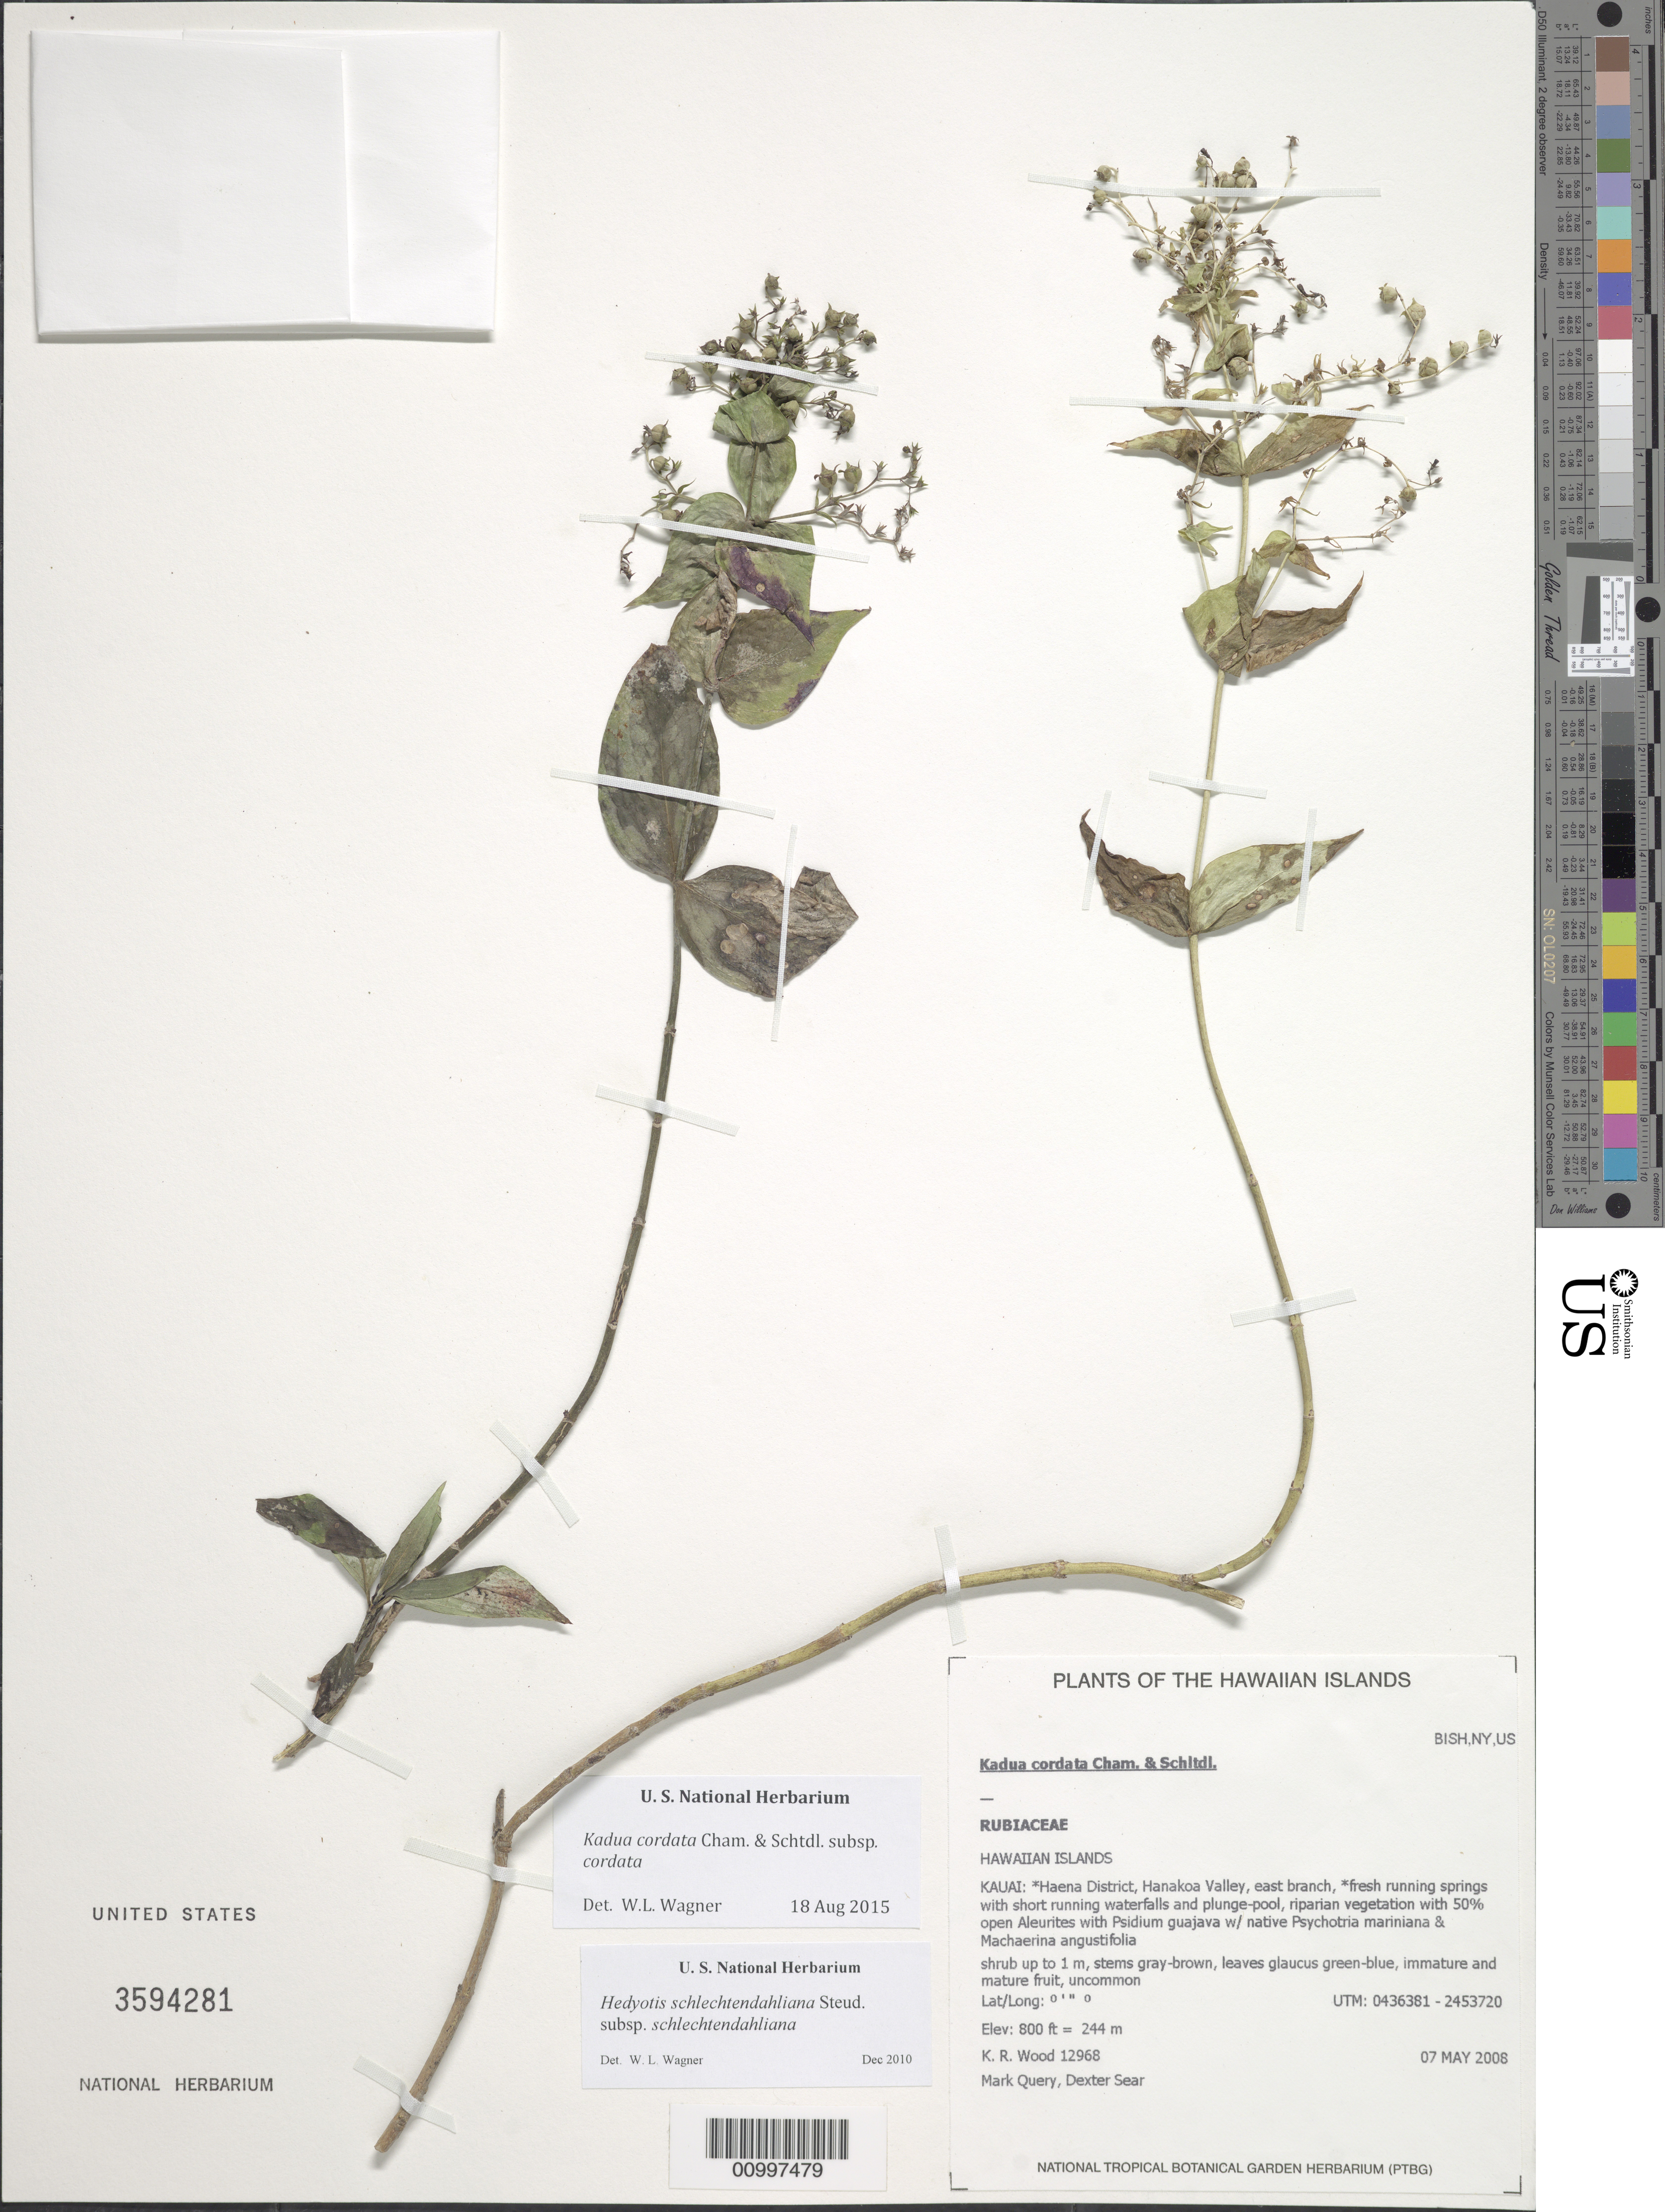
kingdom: Plantae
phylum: Tracheophyta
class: Magnoliopsida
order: Gentianales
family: Rubiaceae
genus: Kadua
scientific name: Kadua cordata subsp. cordata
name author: Cham. & Schltdl.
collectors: K. R. Wood, M. Query & D. Sear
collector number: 12966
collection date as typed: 7 May 2008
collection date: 2008-05-07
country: United States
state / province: Hawaii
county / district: Kaui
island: Kaua'i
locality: Haena District, Hanakoa Valley, east branch.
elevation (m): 244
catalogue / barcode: US 3594281